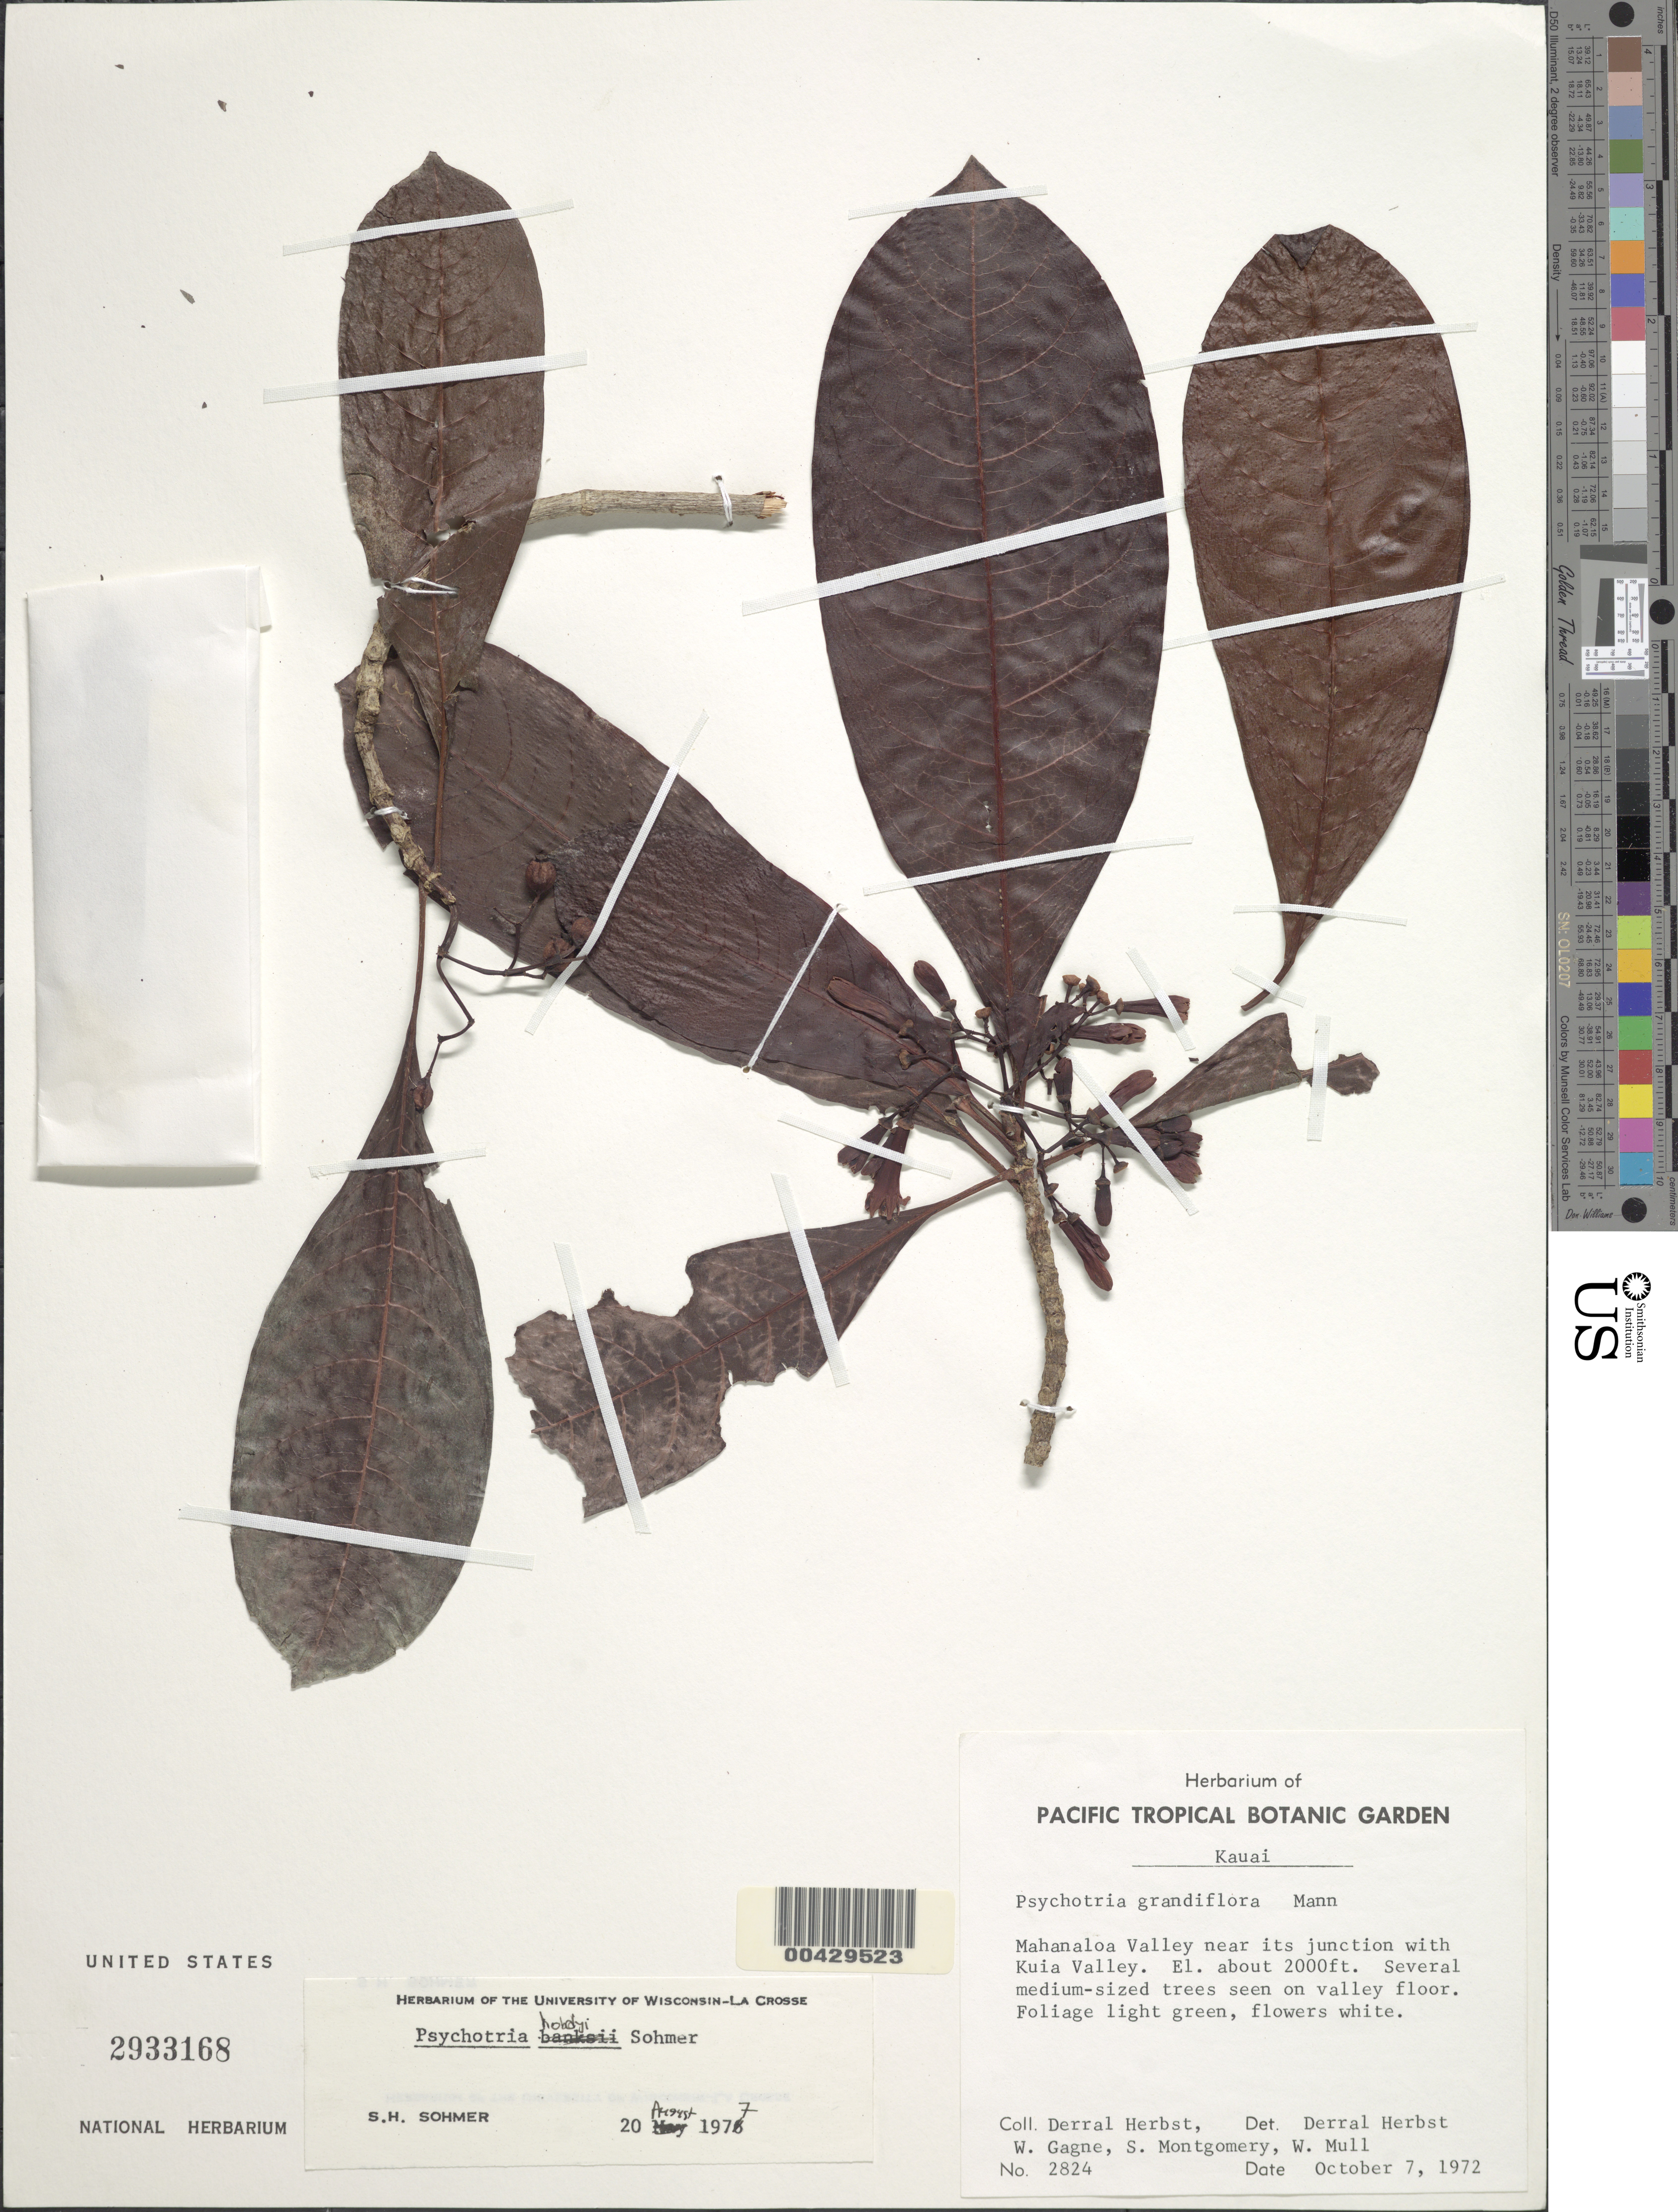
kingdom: Plantae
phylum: Tracheophyta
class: Magnoliopsida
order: Gentianales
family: Rubiaceae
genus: Psychotria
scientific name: Psychotria hobdyi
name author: Sohmer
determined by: Sohmer, S. H.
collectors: D. R. Herbst, W. Gagne, S. Montgomery & W. Mull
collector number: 2824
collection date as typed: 7 Oct 1972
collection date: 1972-10-07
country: United States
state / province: Hawaii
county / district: Kauai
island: Kaua'i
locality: Mahanaloa Valley near its junction with Kuia Valley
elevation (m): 610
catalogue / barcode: US 2933168